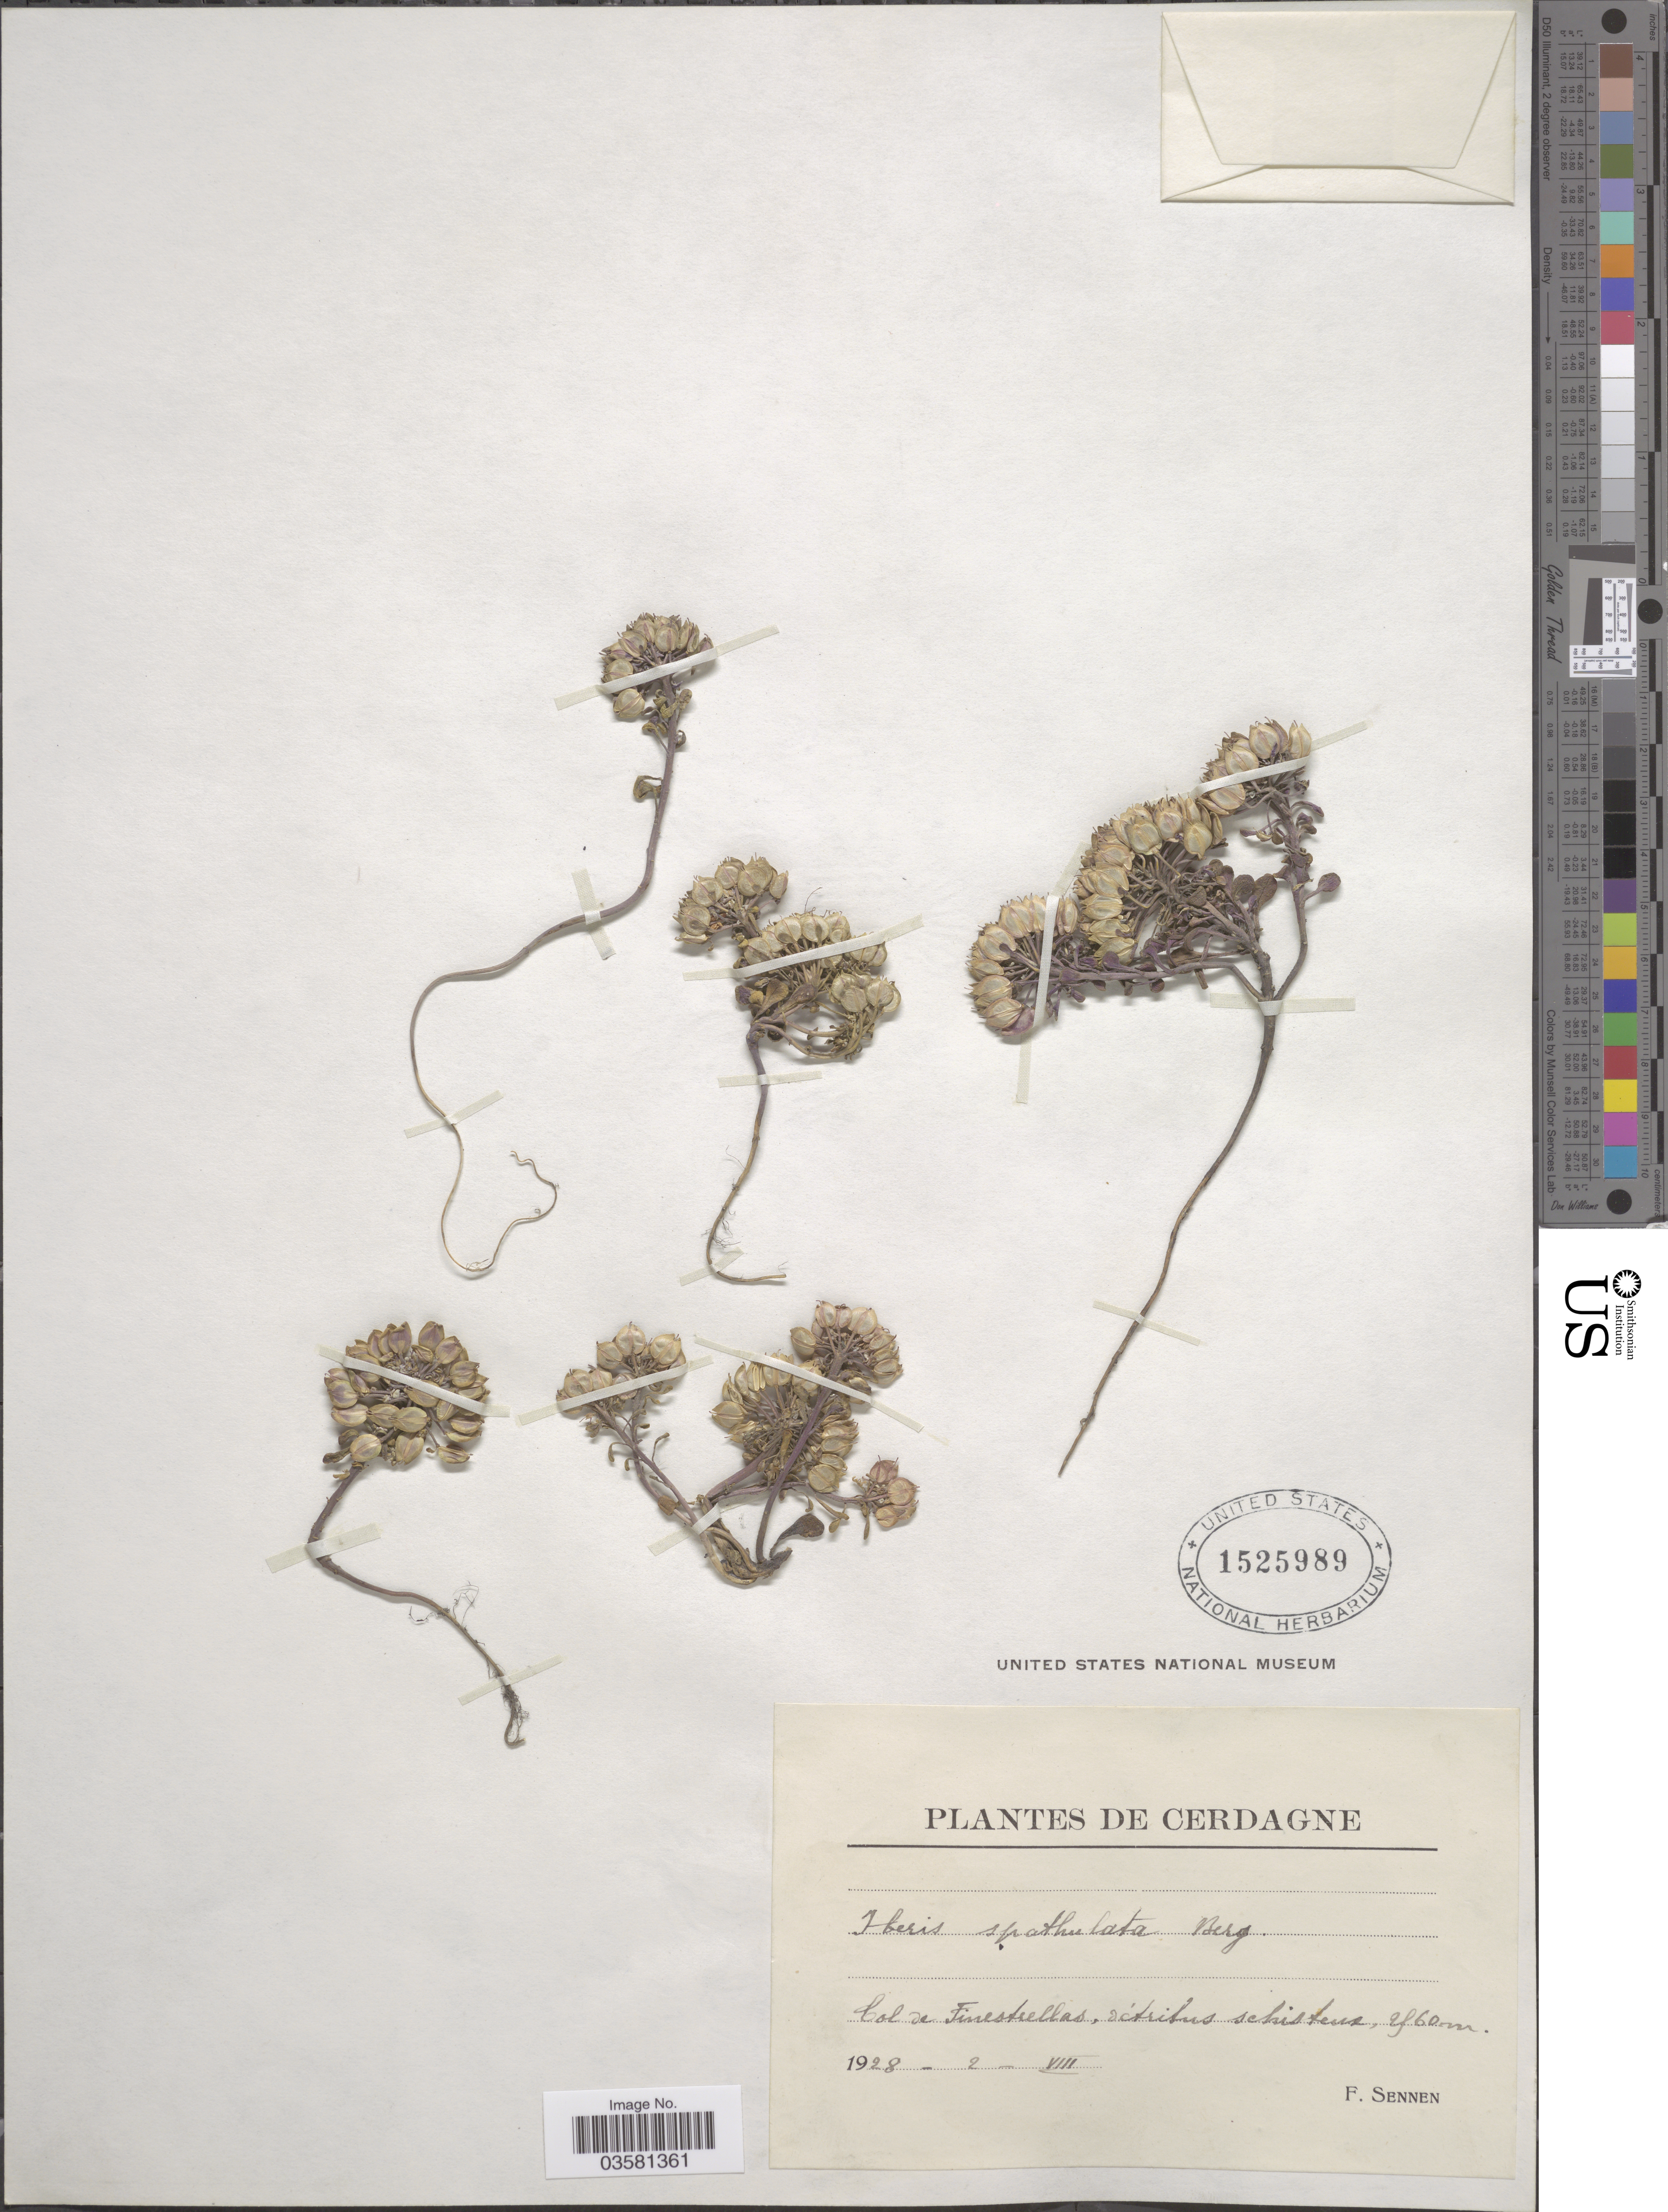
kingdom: Plantae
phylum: Tracheophyta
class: Magnoliopsida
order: Brassicales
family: Brassicaceae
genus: Iberis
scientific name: Iberis spathulata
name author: Bergeret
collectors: E. Sennen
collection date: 1928-08-02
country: Spain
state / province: Catalunya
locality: Cerdagne. Col de Finestrelles,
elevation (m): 2560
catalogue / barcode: US 1525989